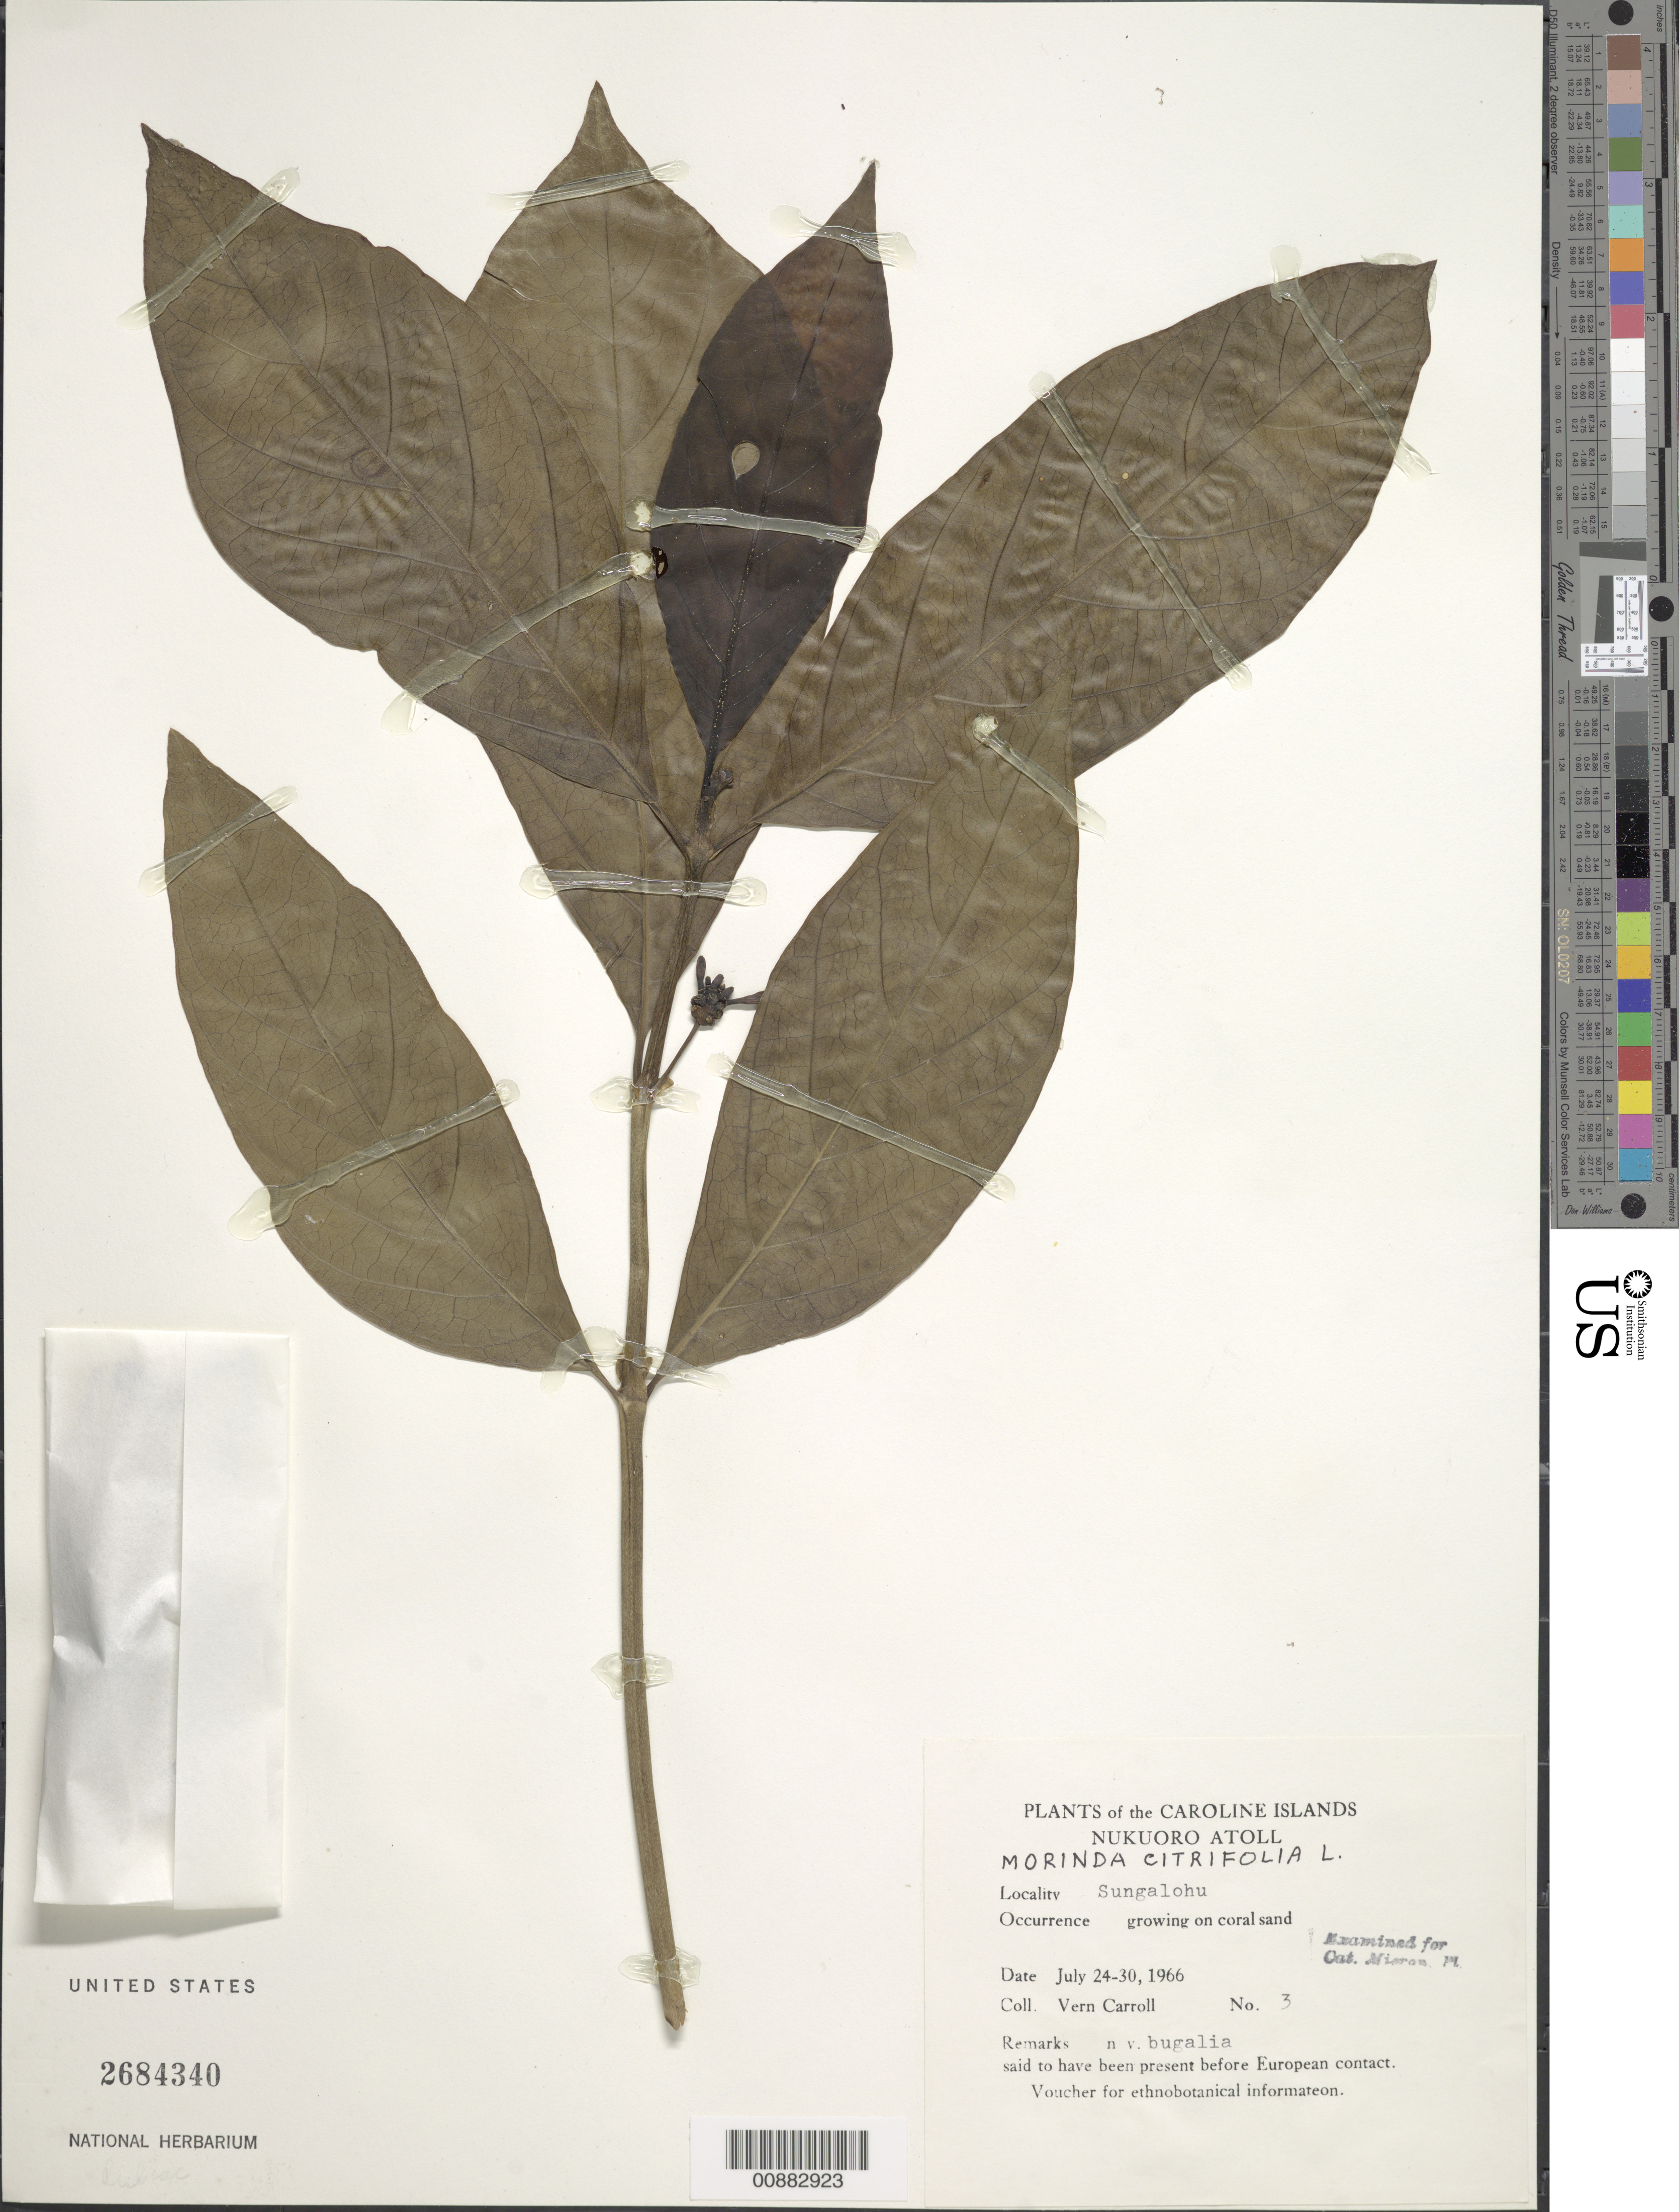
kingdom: Plantae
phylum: Tracheophyta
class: Magnoliopsida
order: Gentianales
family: Rubiaceae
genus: Morinda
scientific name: Morinda citrifolia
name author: L.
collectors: V. Carroll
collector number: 3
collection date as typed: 24 Jul 1966 to 30 Jul 1966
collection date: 1966-07-24/1966-07-30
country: Micronesia, Federated States of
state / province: Pohnpei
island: Nukuoro Atoll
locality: Sungalohu.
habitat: Growing on coral sand.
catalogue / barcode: US 2684340